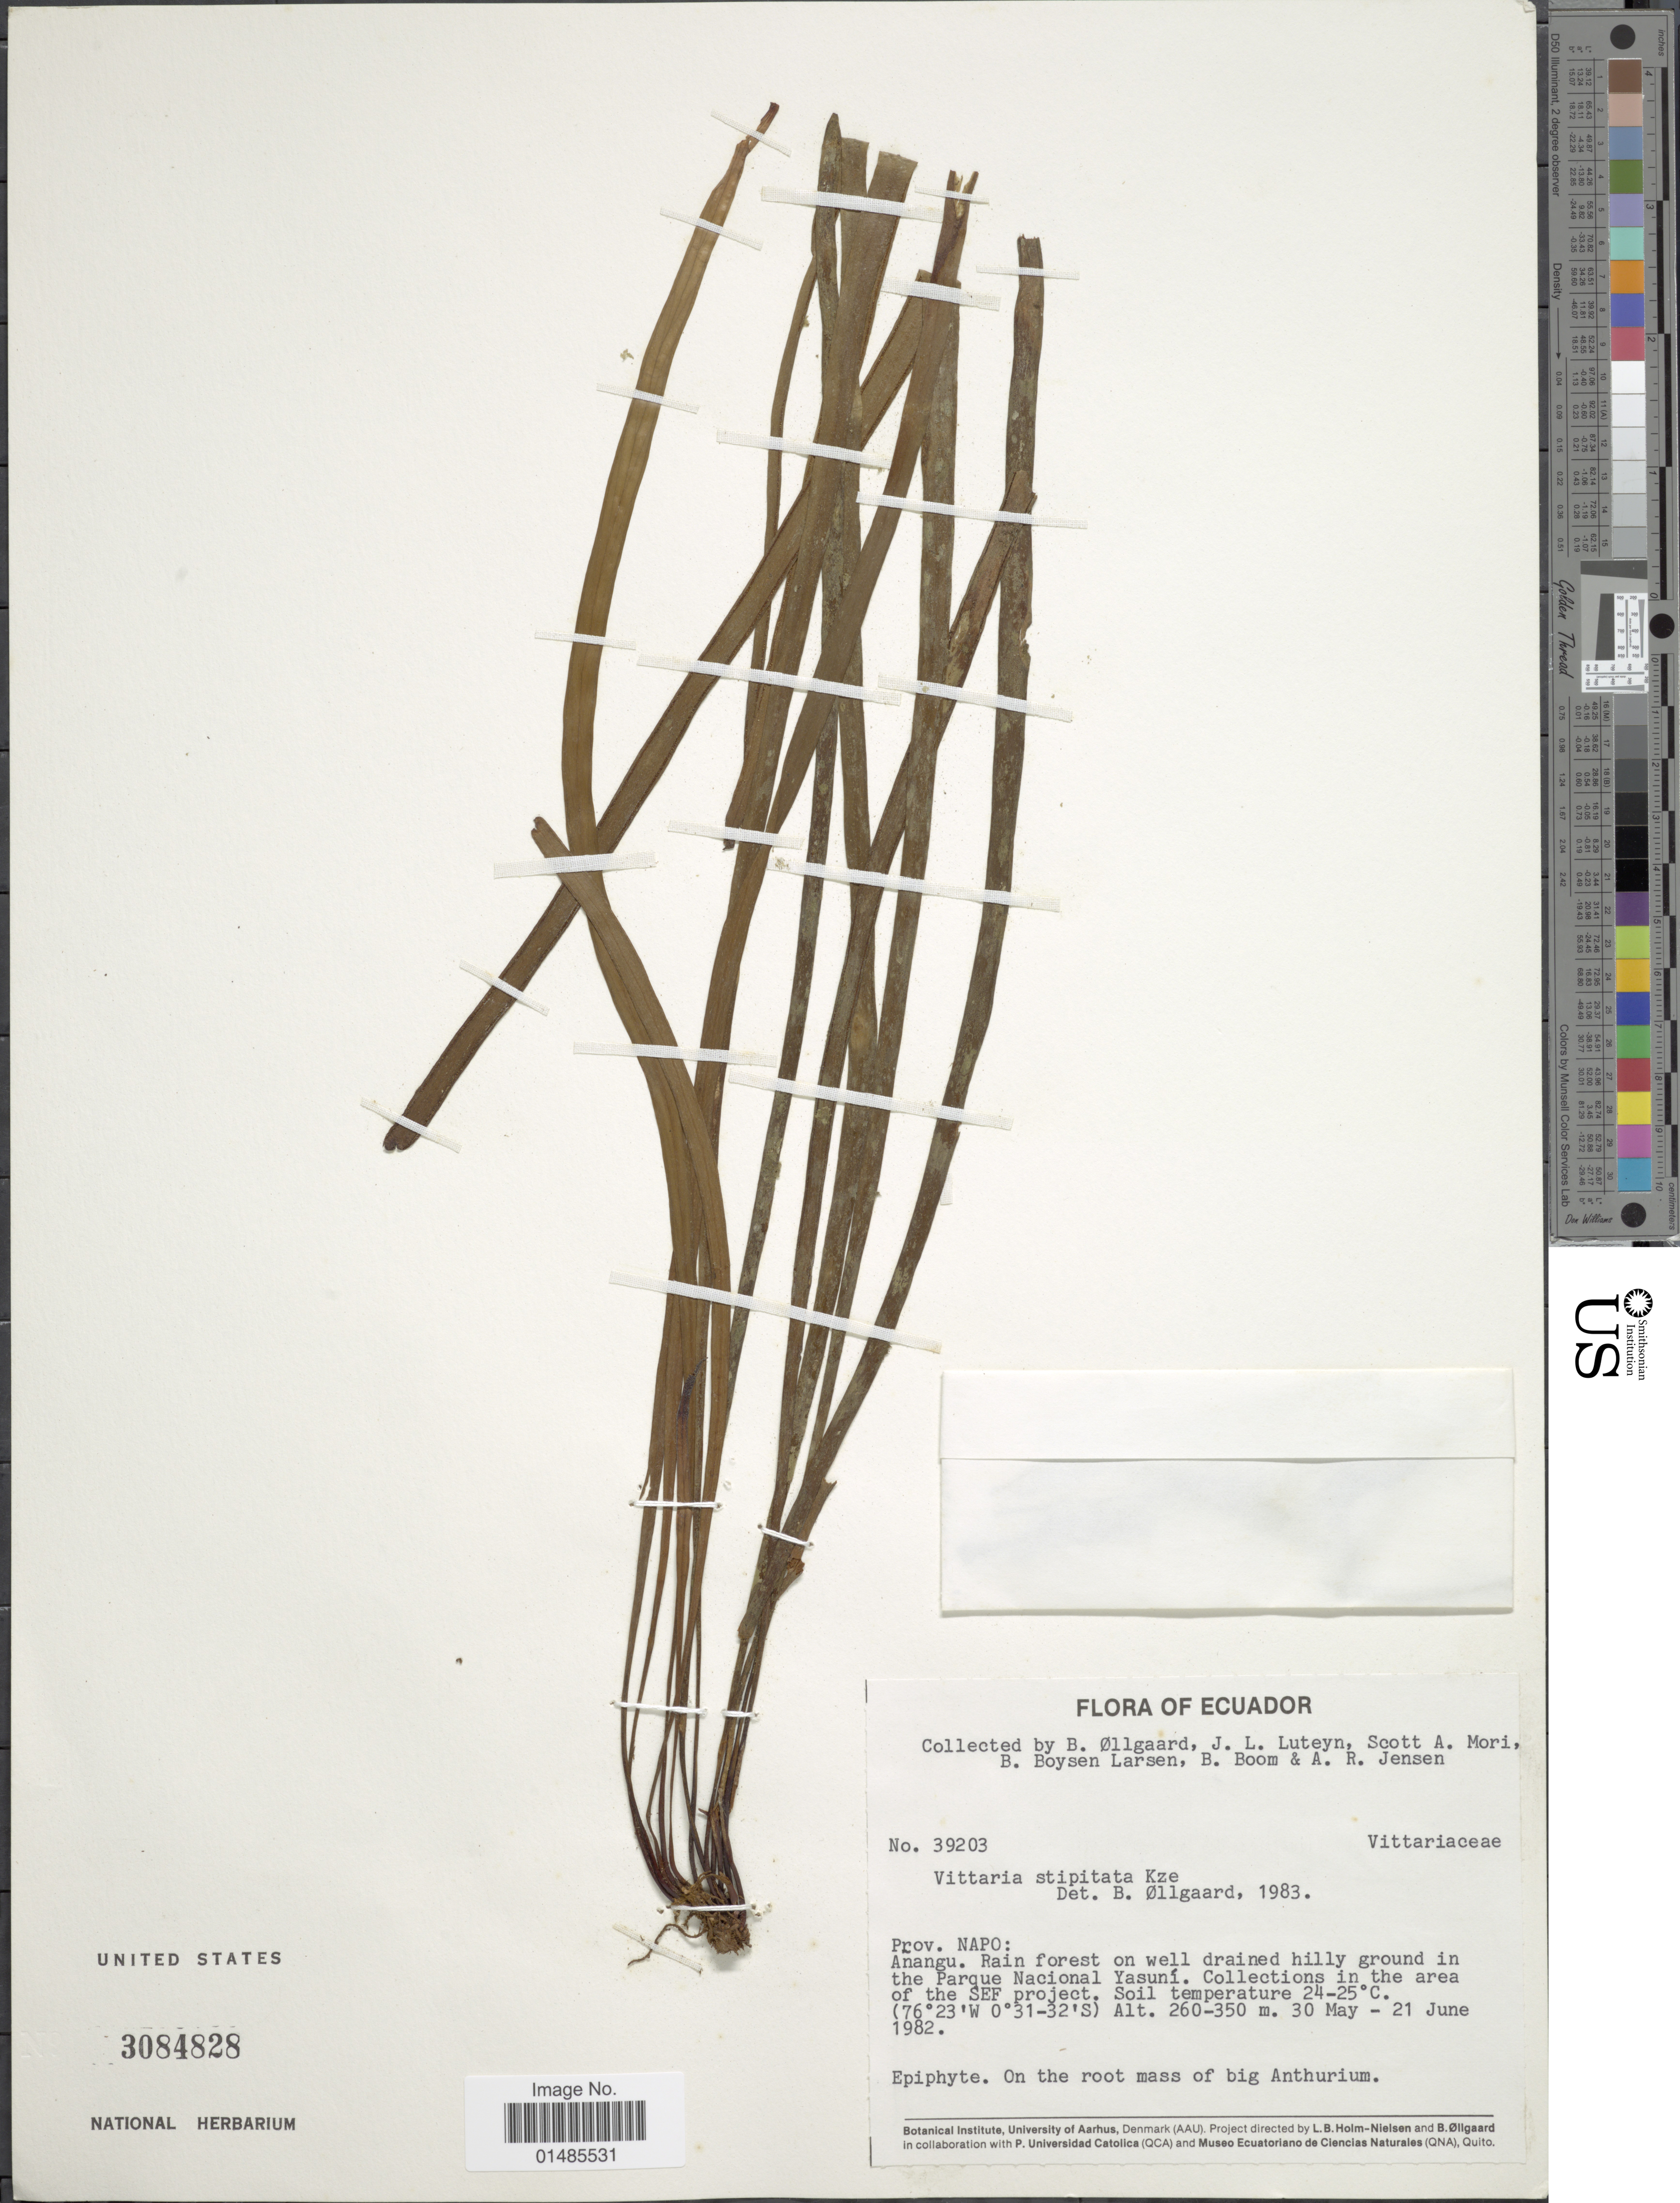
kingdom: Plantae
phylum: Tracheophyta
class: Polypodiopsida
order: Polypodiales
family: Pteridaceae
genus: Radiovittaria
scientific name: Radiovittaria stipitata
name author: (Kunze) E.H. Crane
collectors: B. Øllgaard, J. L. Luteyn, S. Mori, B. Boysen Larsen & et al.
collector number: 39203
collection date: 1982-05-30/1982-06-21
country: Ecuador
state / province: Napo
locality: Anangu. Rain forest on well drained hilly ground in the Parque Nacional Yasuní. Collections in the area of the SEF project.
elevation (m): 260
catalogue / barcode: US 3084828